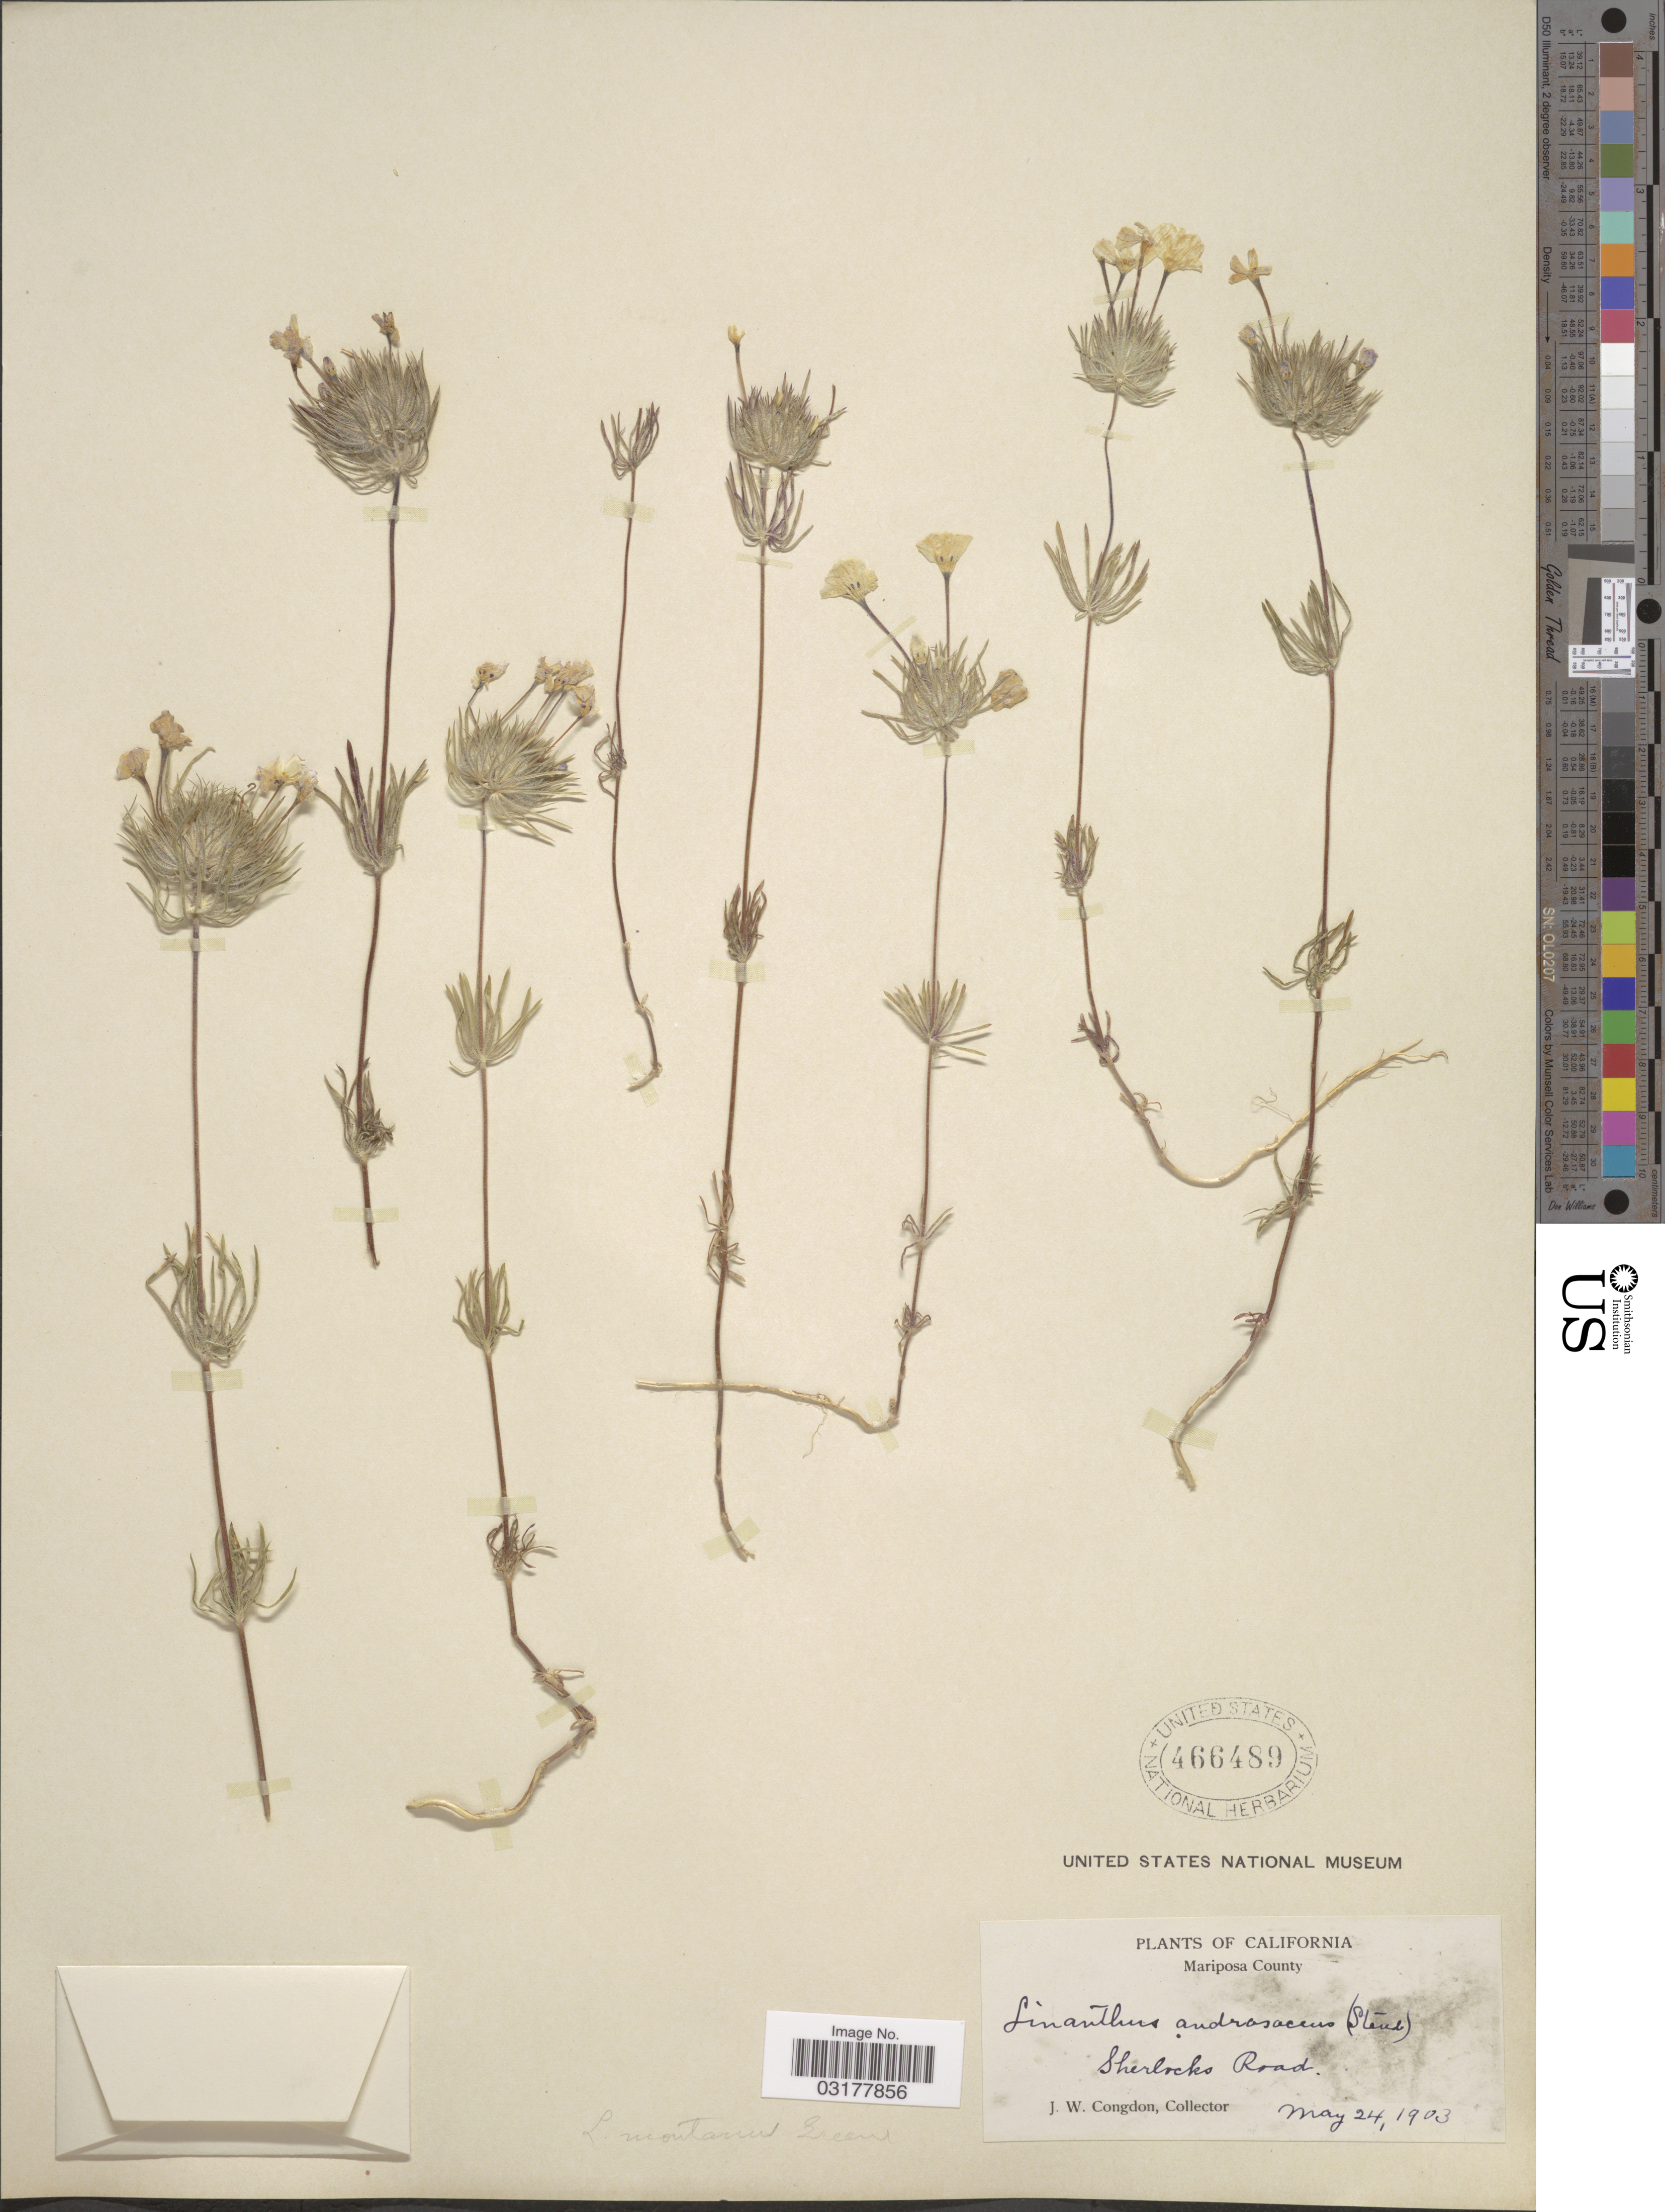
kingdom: Plantae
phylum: Tracheophyta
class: Magnoliopsida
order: Ericales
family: Polemoniaceae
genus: Leptosiphon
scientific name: Leptosiphon montanus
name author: (Greene) J.M. Porter & L.A. Johnson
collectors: J. W. Congdon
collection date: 1903-05-24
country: United States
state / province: California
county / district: Mariposa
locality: Mariposa County. Sherlocks Road.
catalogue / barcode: US 466489